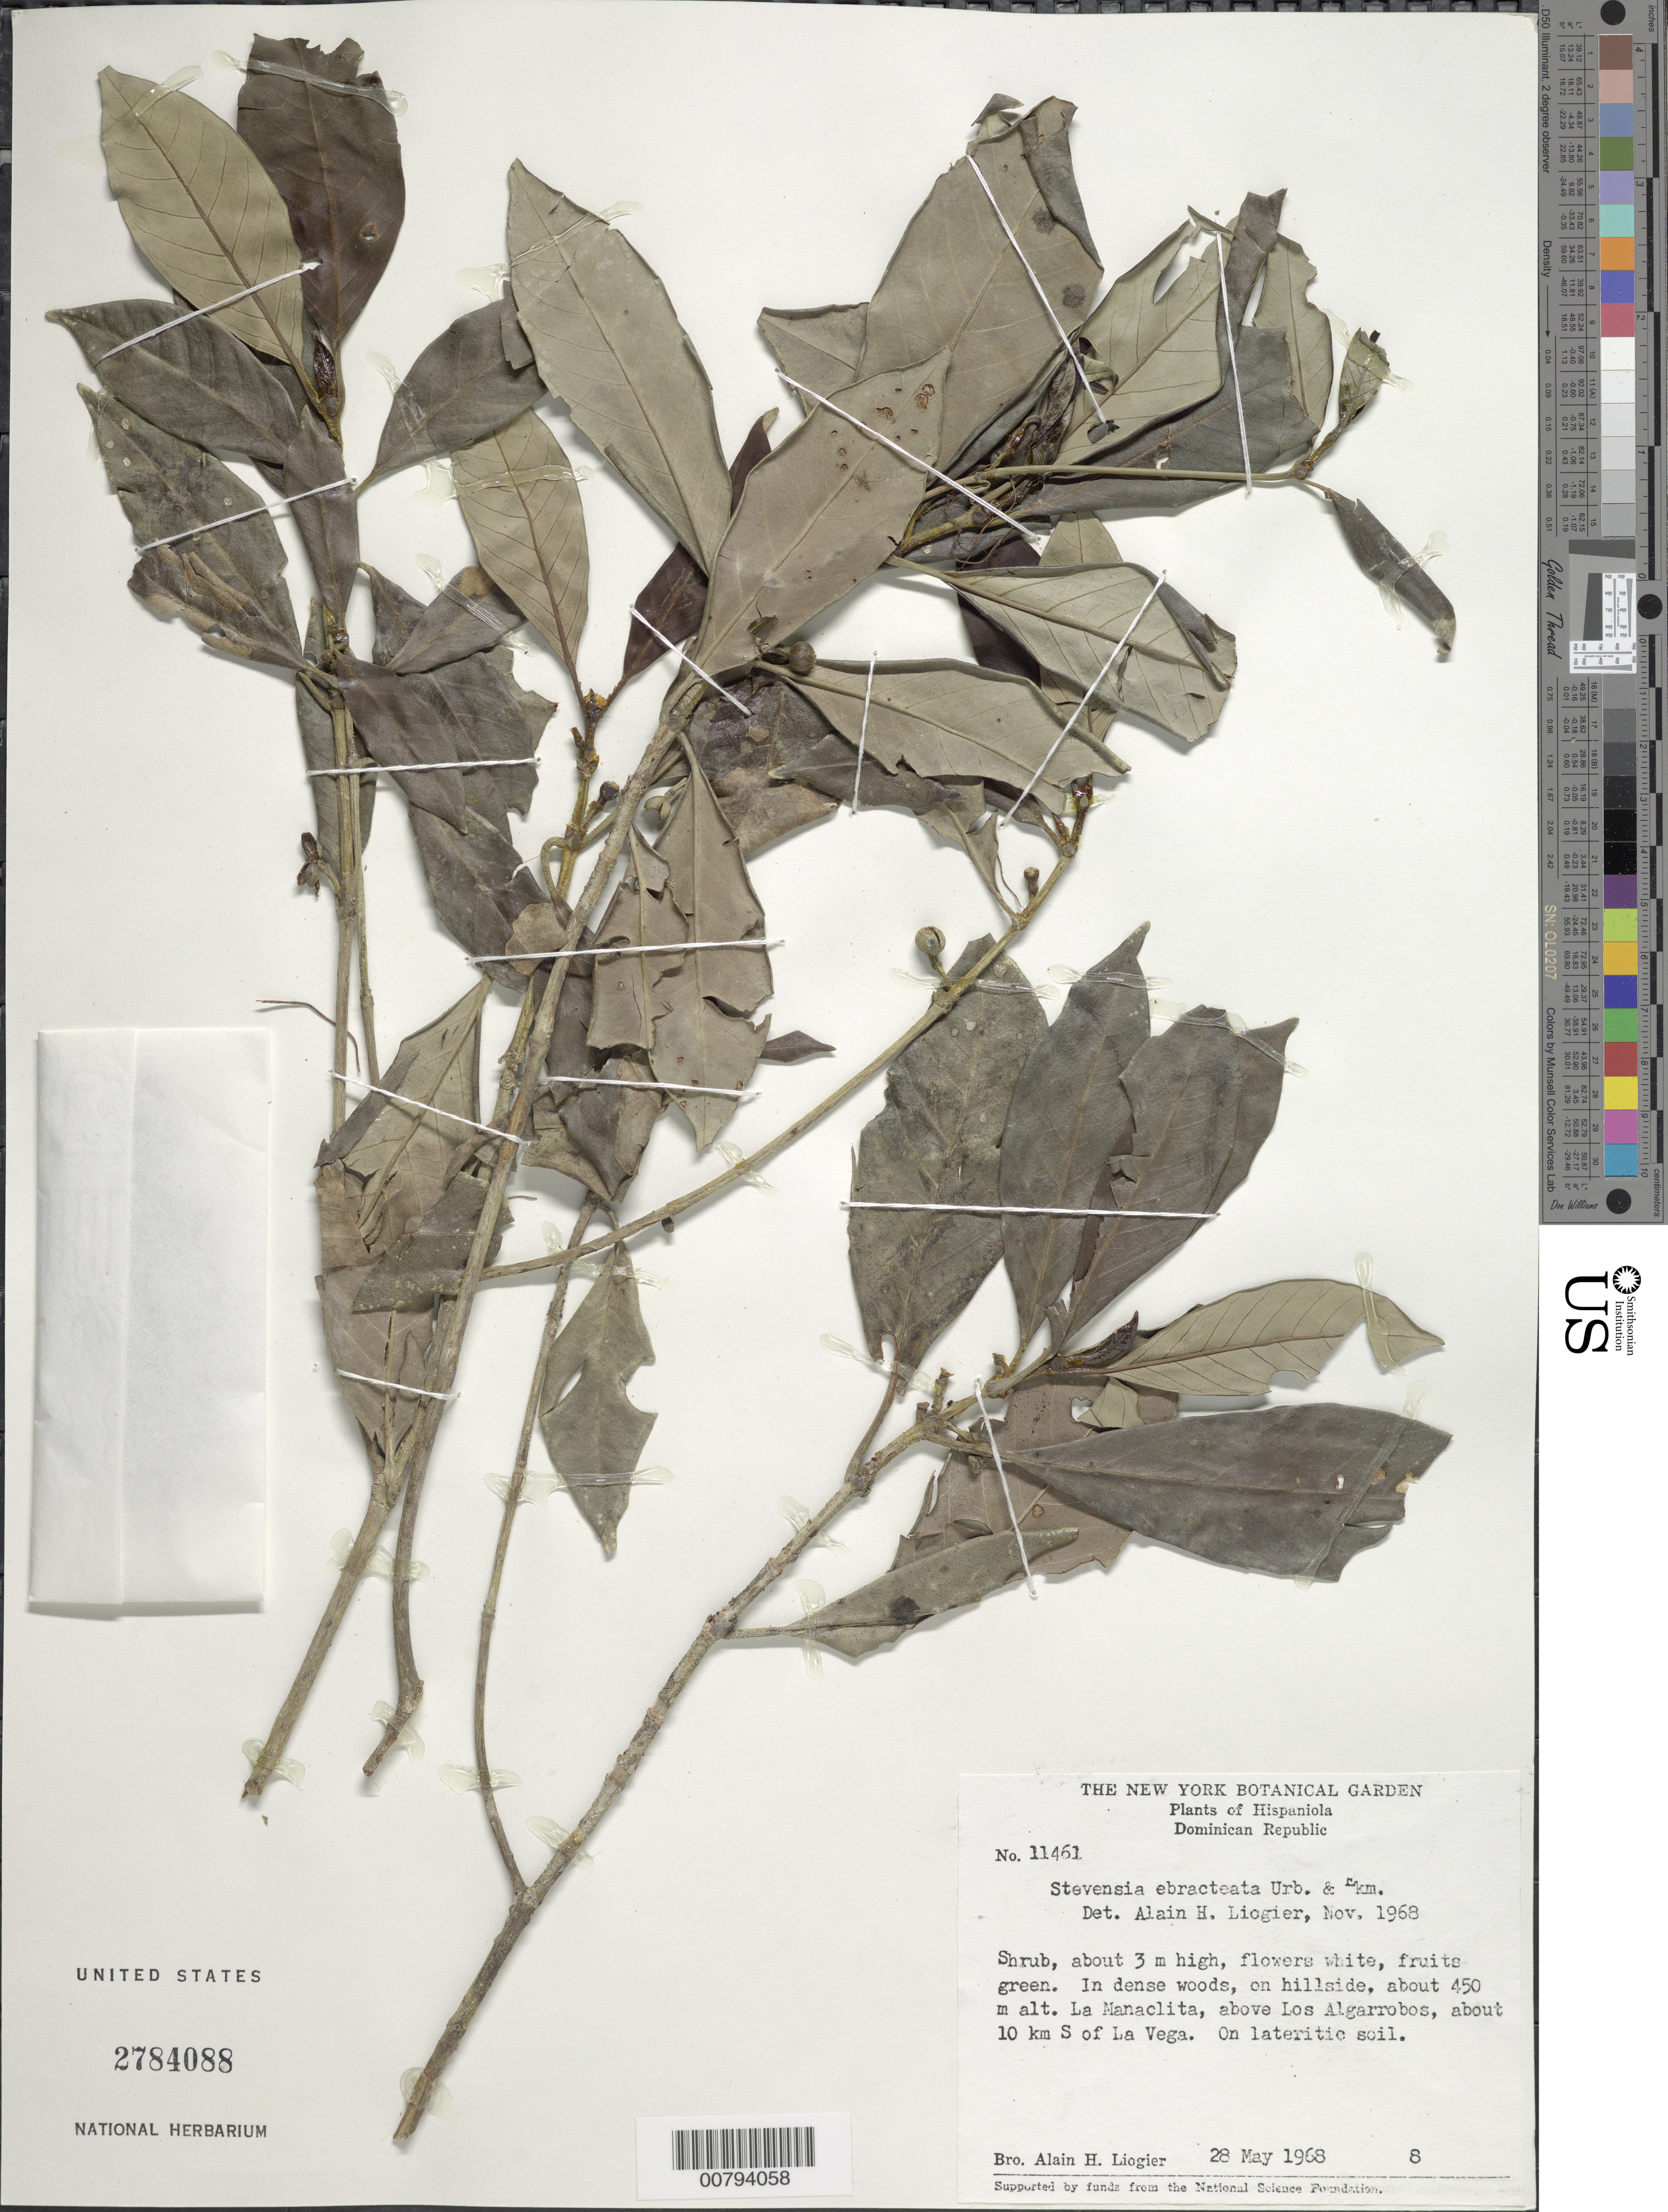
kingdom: Plantae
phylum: Tracheophyta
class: Magnoliopsida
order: Gentianales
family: Rubiaceae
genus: Stevensia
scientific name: Stevensia ebracteata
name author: Urb. & Ekman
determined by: Liogier, Alain H.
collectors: A. H. Liogier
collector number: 11461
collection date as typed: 28 May 1968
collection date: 1968-05-28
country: Dominican Republic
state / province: La Vega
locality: La Manaclita, above Ls Algarrobos, about 10 km S of La Vega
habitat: Dense woods on hillside. On lateritic soil.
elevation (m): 450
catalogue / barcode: US 2784088